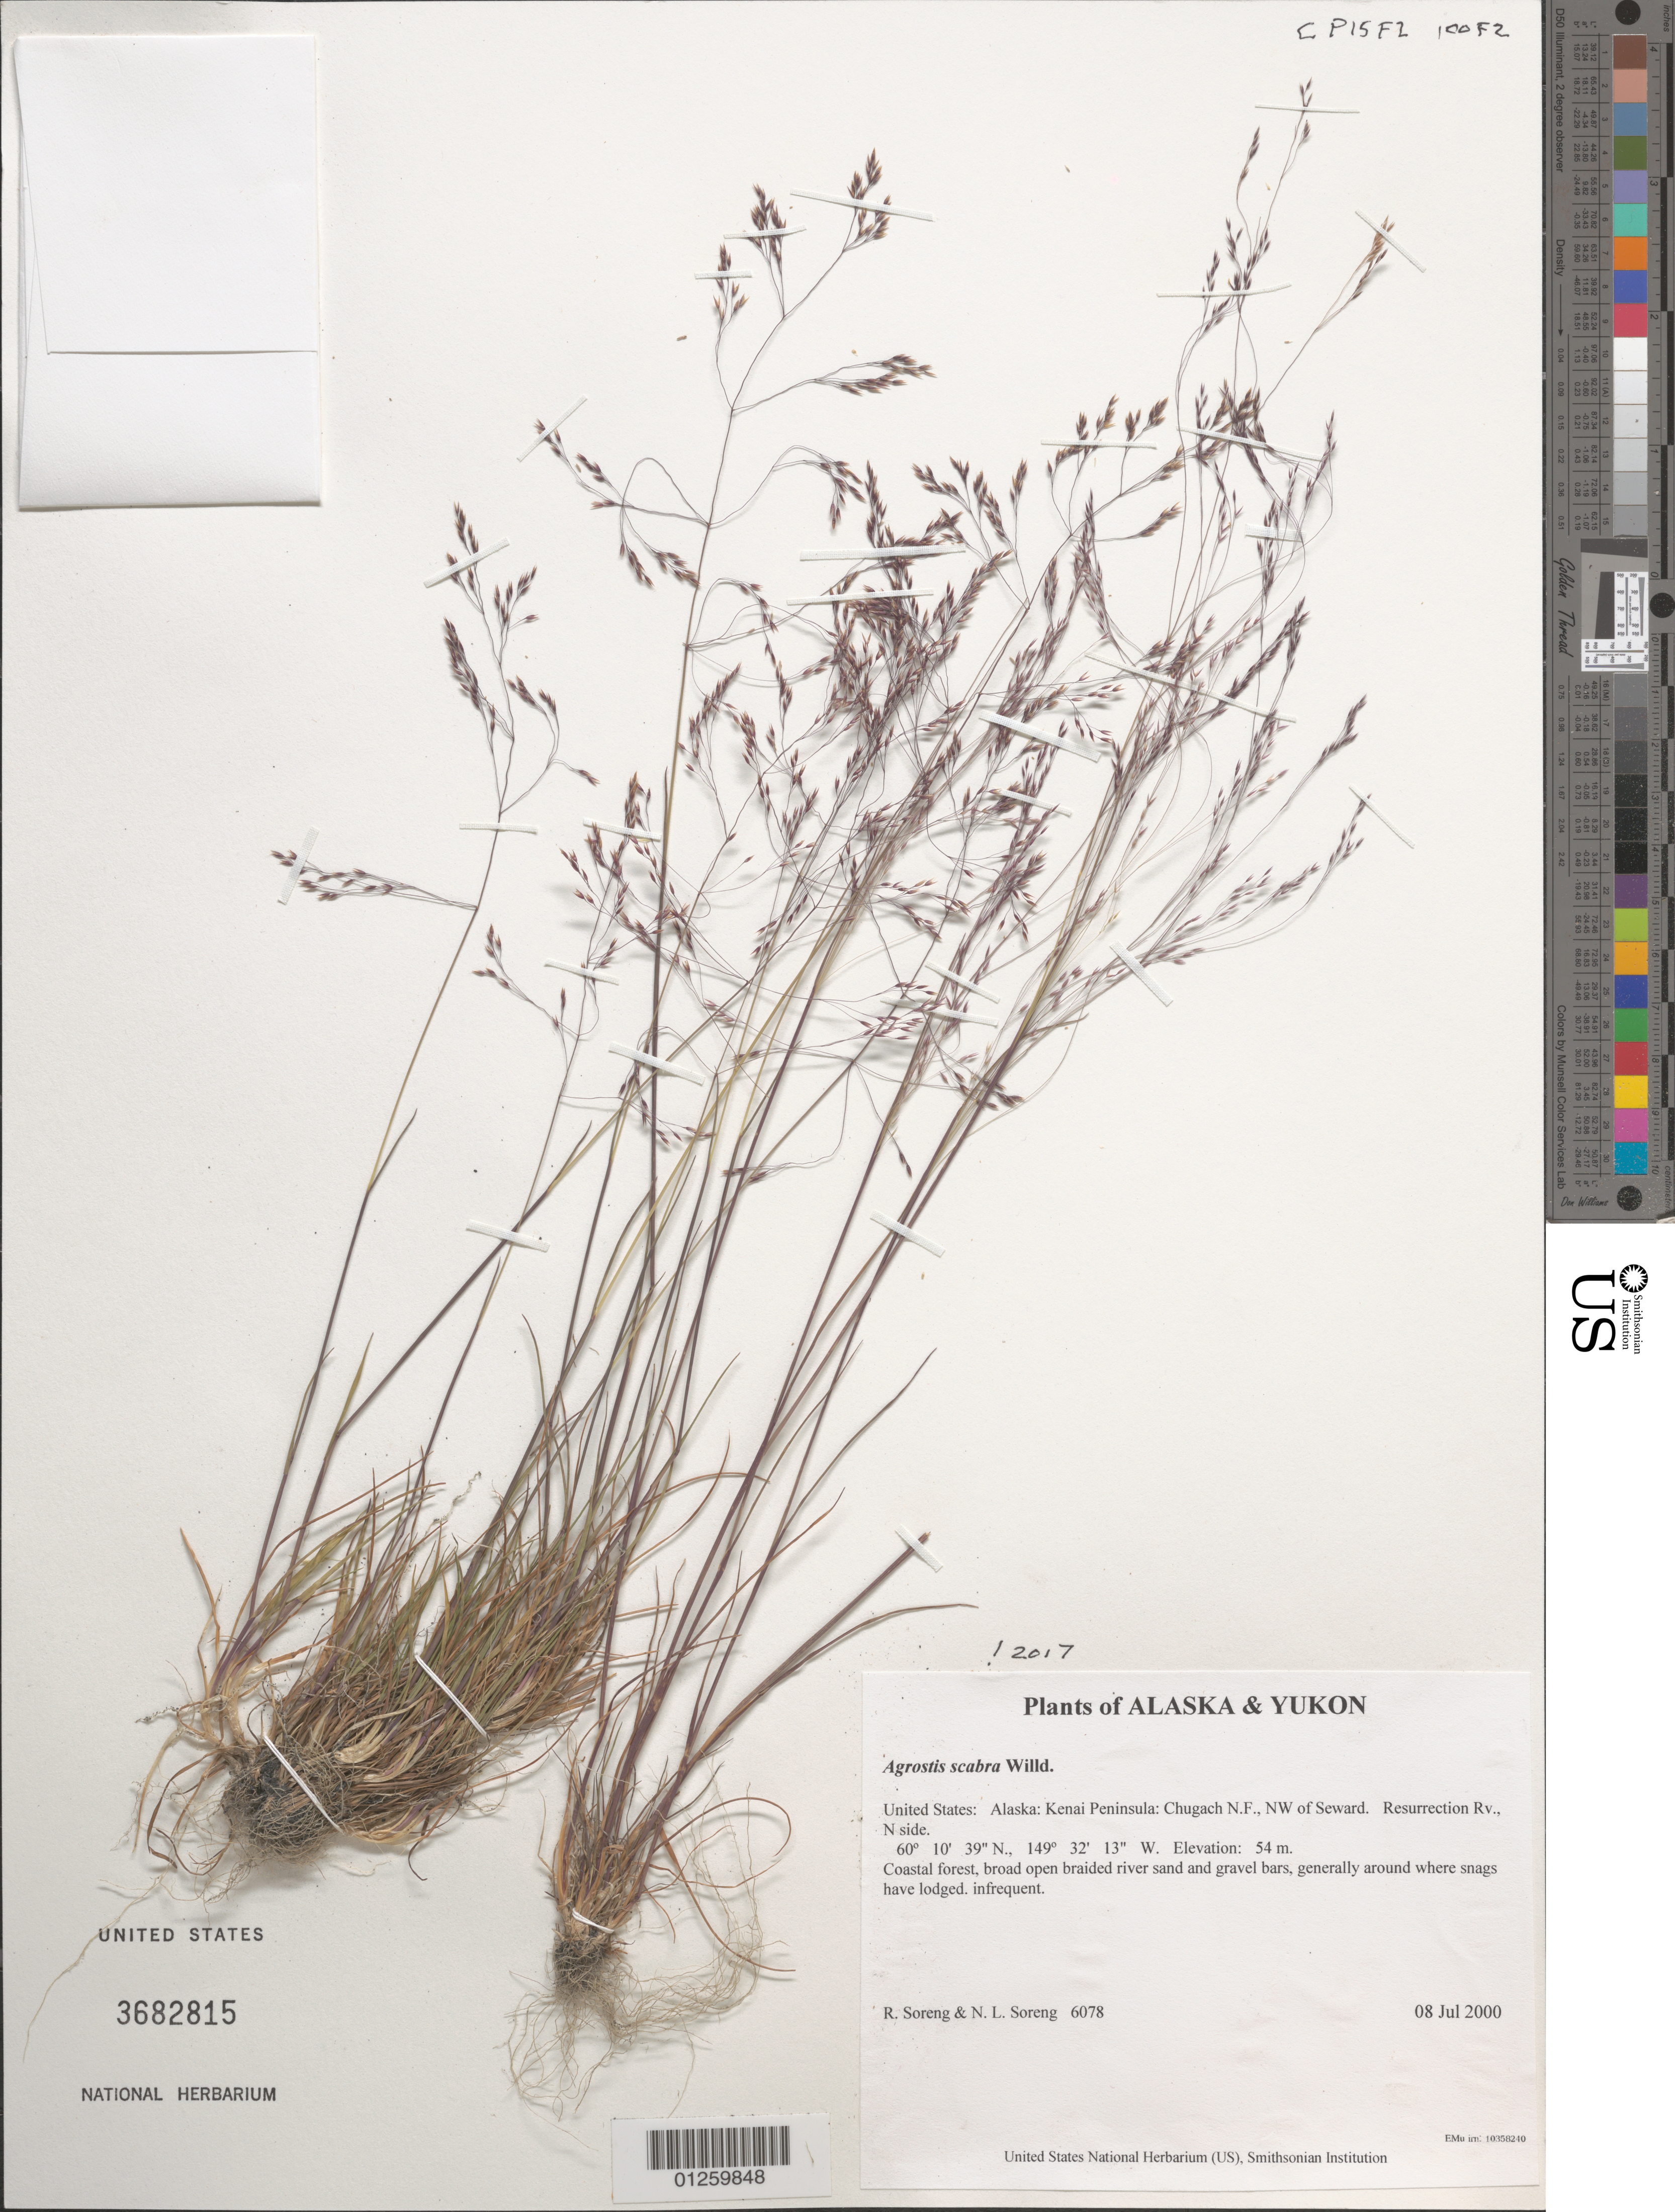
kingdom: Plantae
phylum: Tracheophyta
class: Liliopsida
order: Poales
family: Poaceae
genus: Agrostis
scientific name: Agrostis scabra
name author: Willd.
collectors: R. J. Soreng & N. L. Soreng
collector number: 6078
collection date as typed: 08 Jul 2000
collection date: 2000-07-08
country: United States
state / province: Alaska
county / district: Kenai Peninsula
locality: Chugach N.F., NW of Seward. Resurrection Rv., N side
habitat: Coastal forest, broad open braided river sand and gravel bars, generally around where snags have lodged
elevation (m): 54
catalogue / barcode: US 3682815